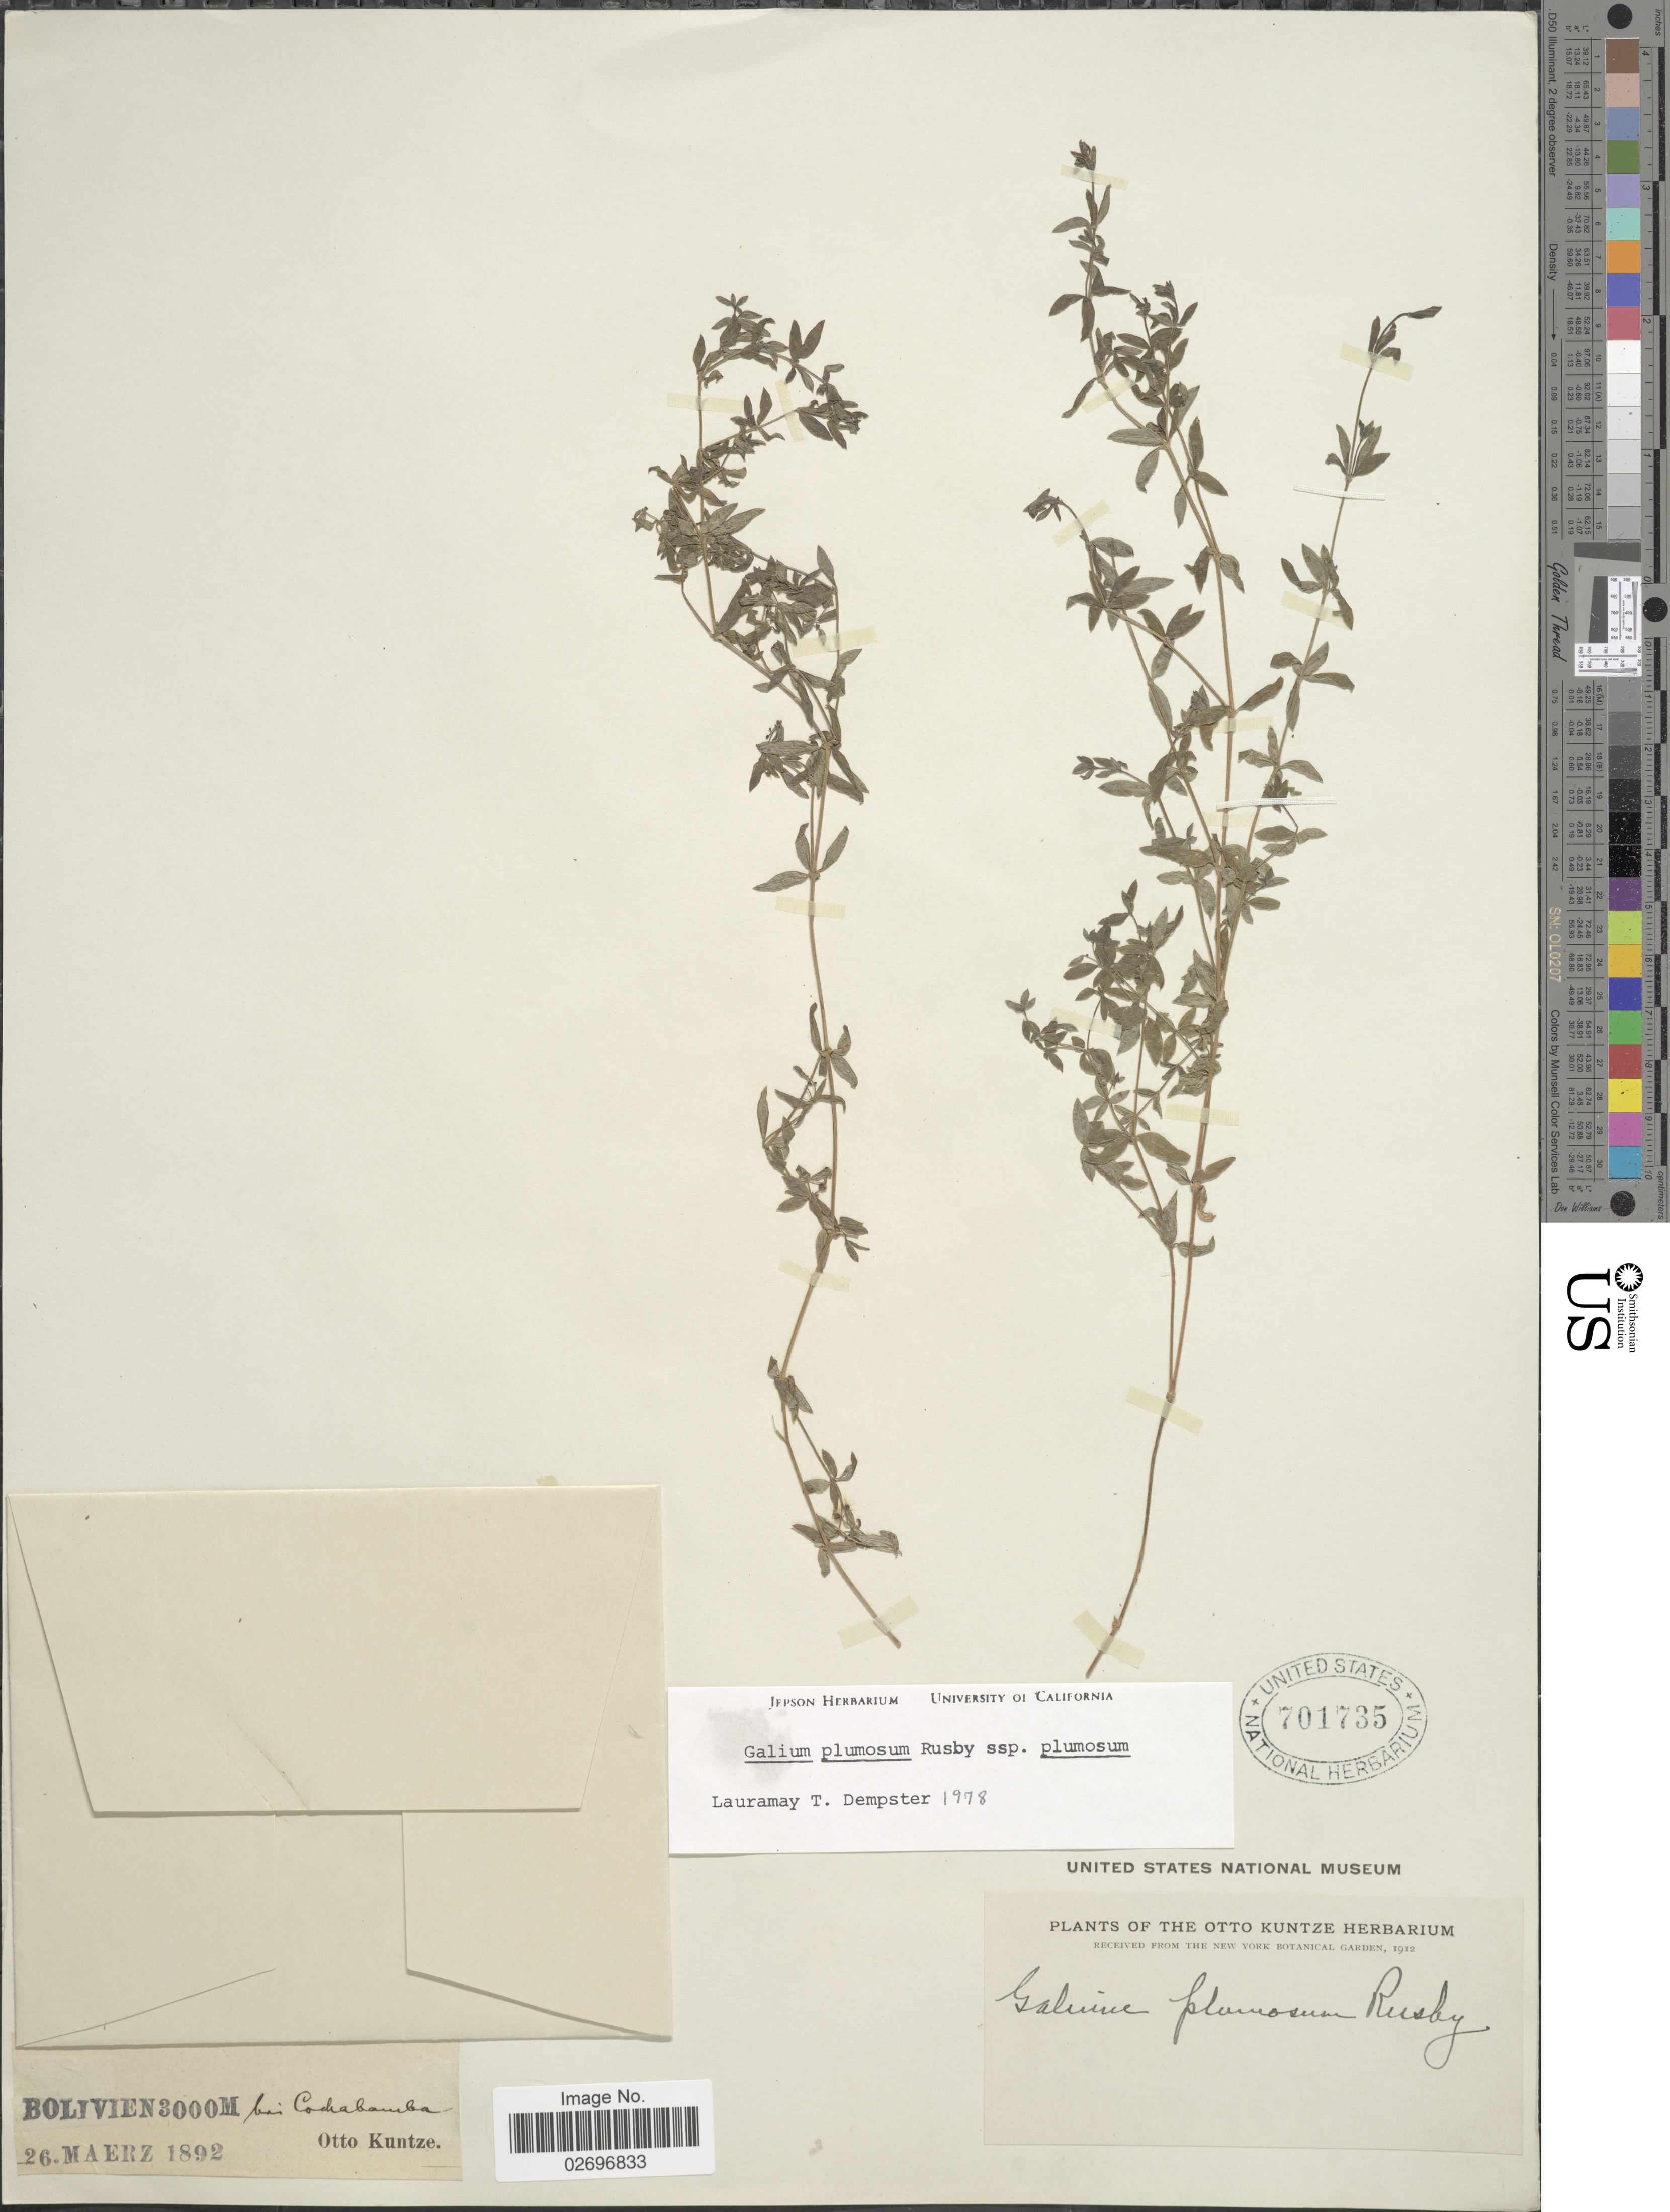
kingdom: Plantae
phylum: Tracheophyta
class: Magnoliopsida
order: Gentianales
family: Rubiaceae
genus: Galium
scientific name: Galium plumosum subsp. plumosum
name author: Rusby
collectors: C.E.O. Kuntze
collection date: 1892-03-26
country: Bolivia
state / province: Cochabamba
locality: Bai Cochabamba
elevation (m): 3000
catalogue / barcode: US 701735